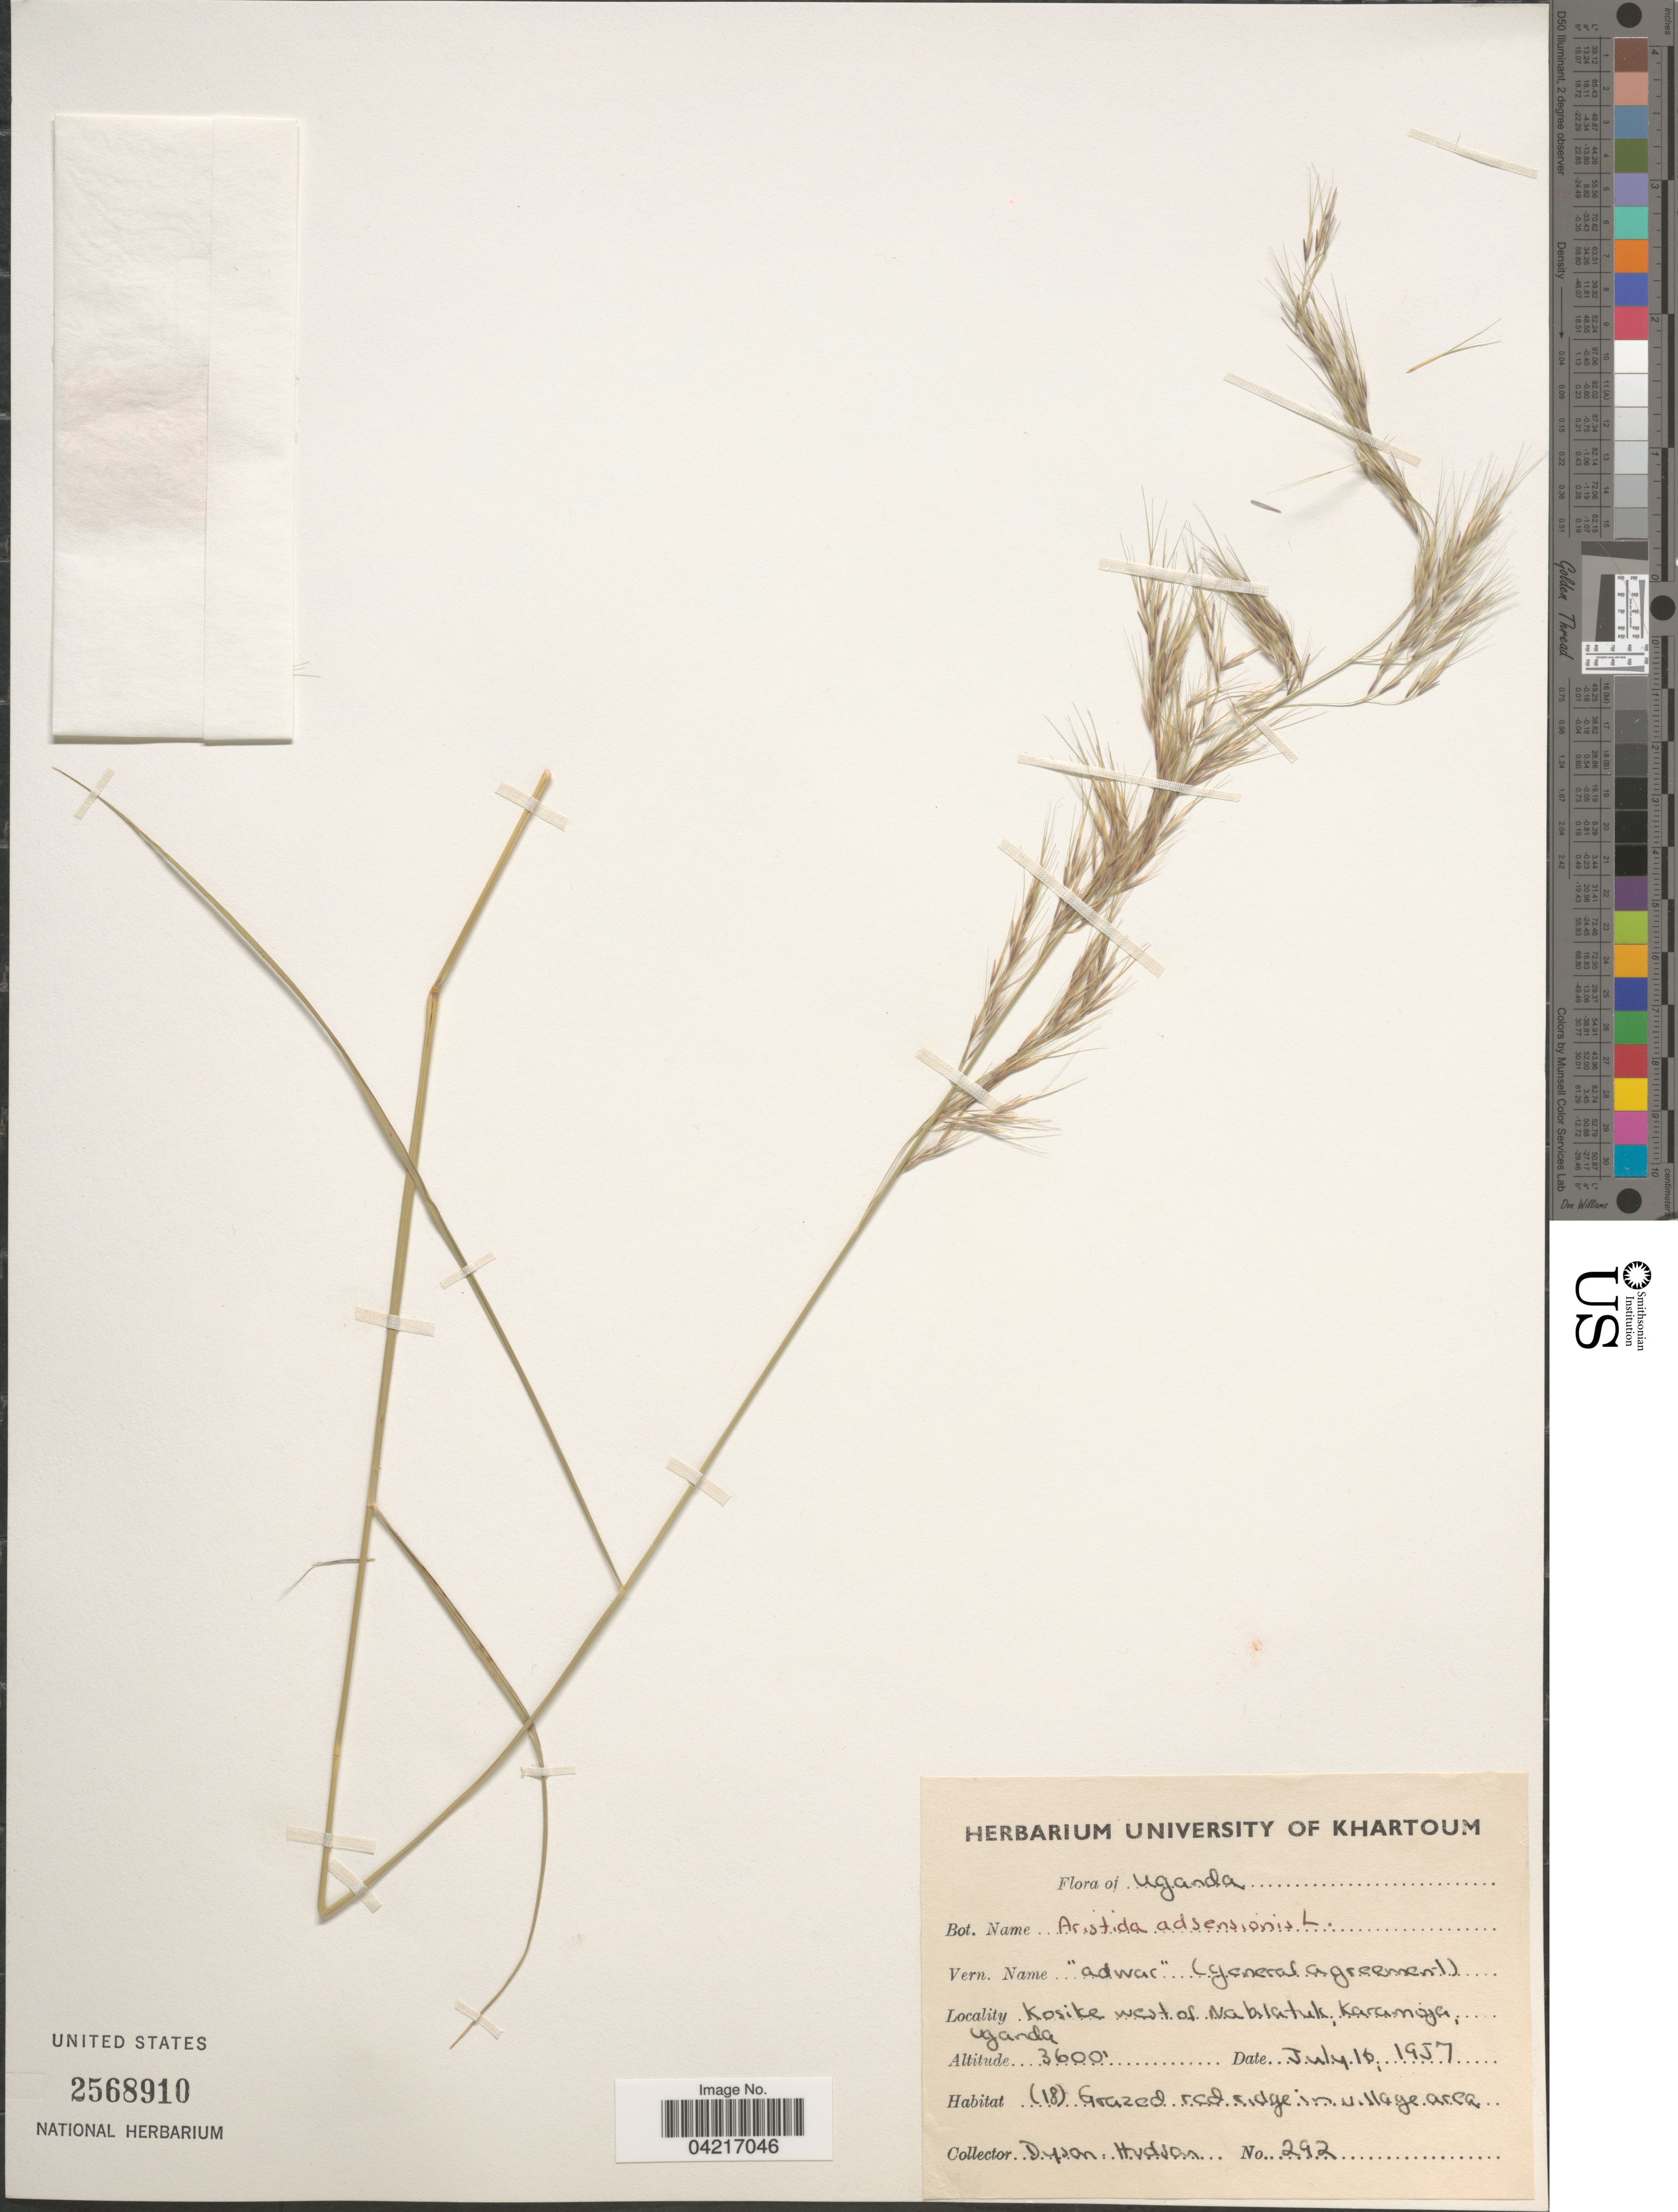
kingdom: Plantae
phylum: Tracheophyta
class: Liliopsida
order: Poales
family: Poaceae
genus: Aristida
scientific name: Aristida adscensionis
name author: L.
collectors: Dyson-Hudson, --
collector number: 292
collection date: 1957-07-16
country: Uganda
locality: Kosike west of Nabilatuk, Karamoja. (18) Grazed red ridge in village area.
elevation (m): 1097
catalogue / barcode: US 2568910